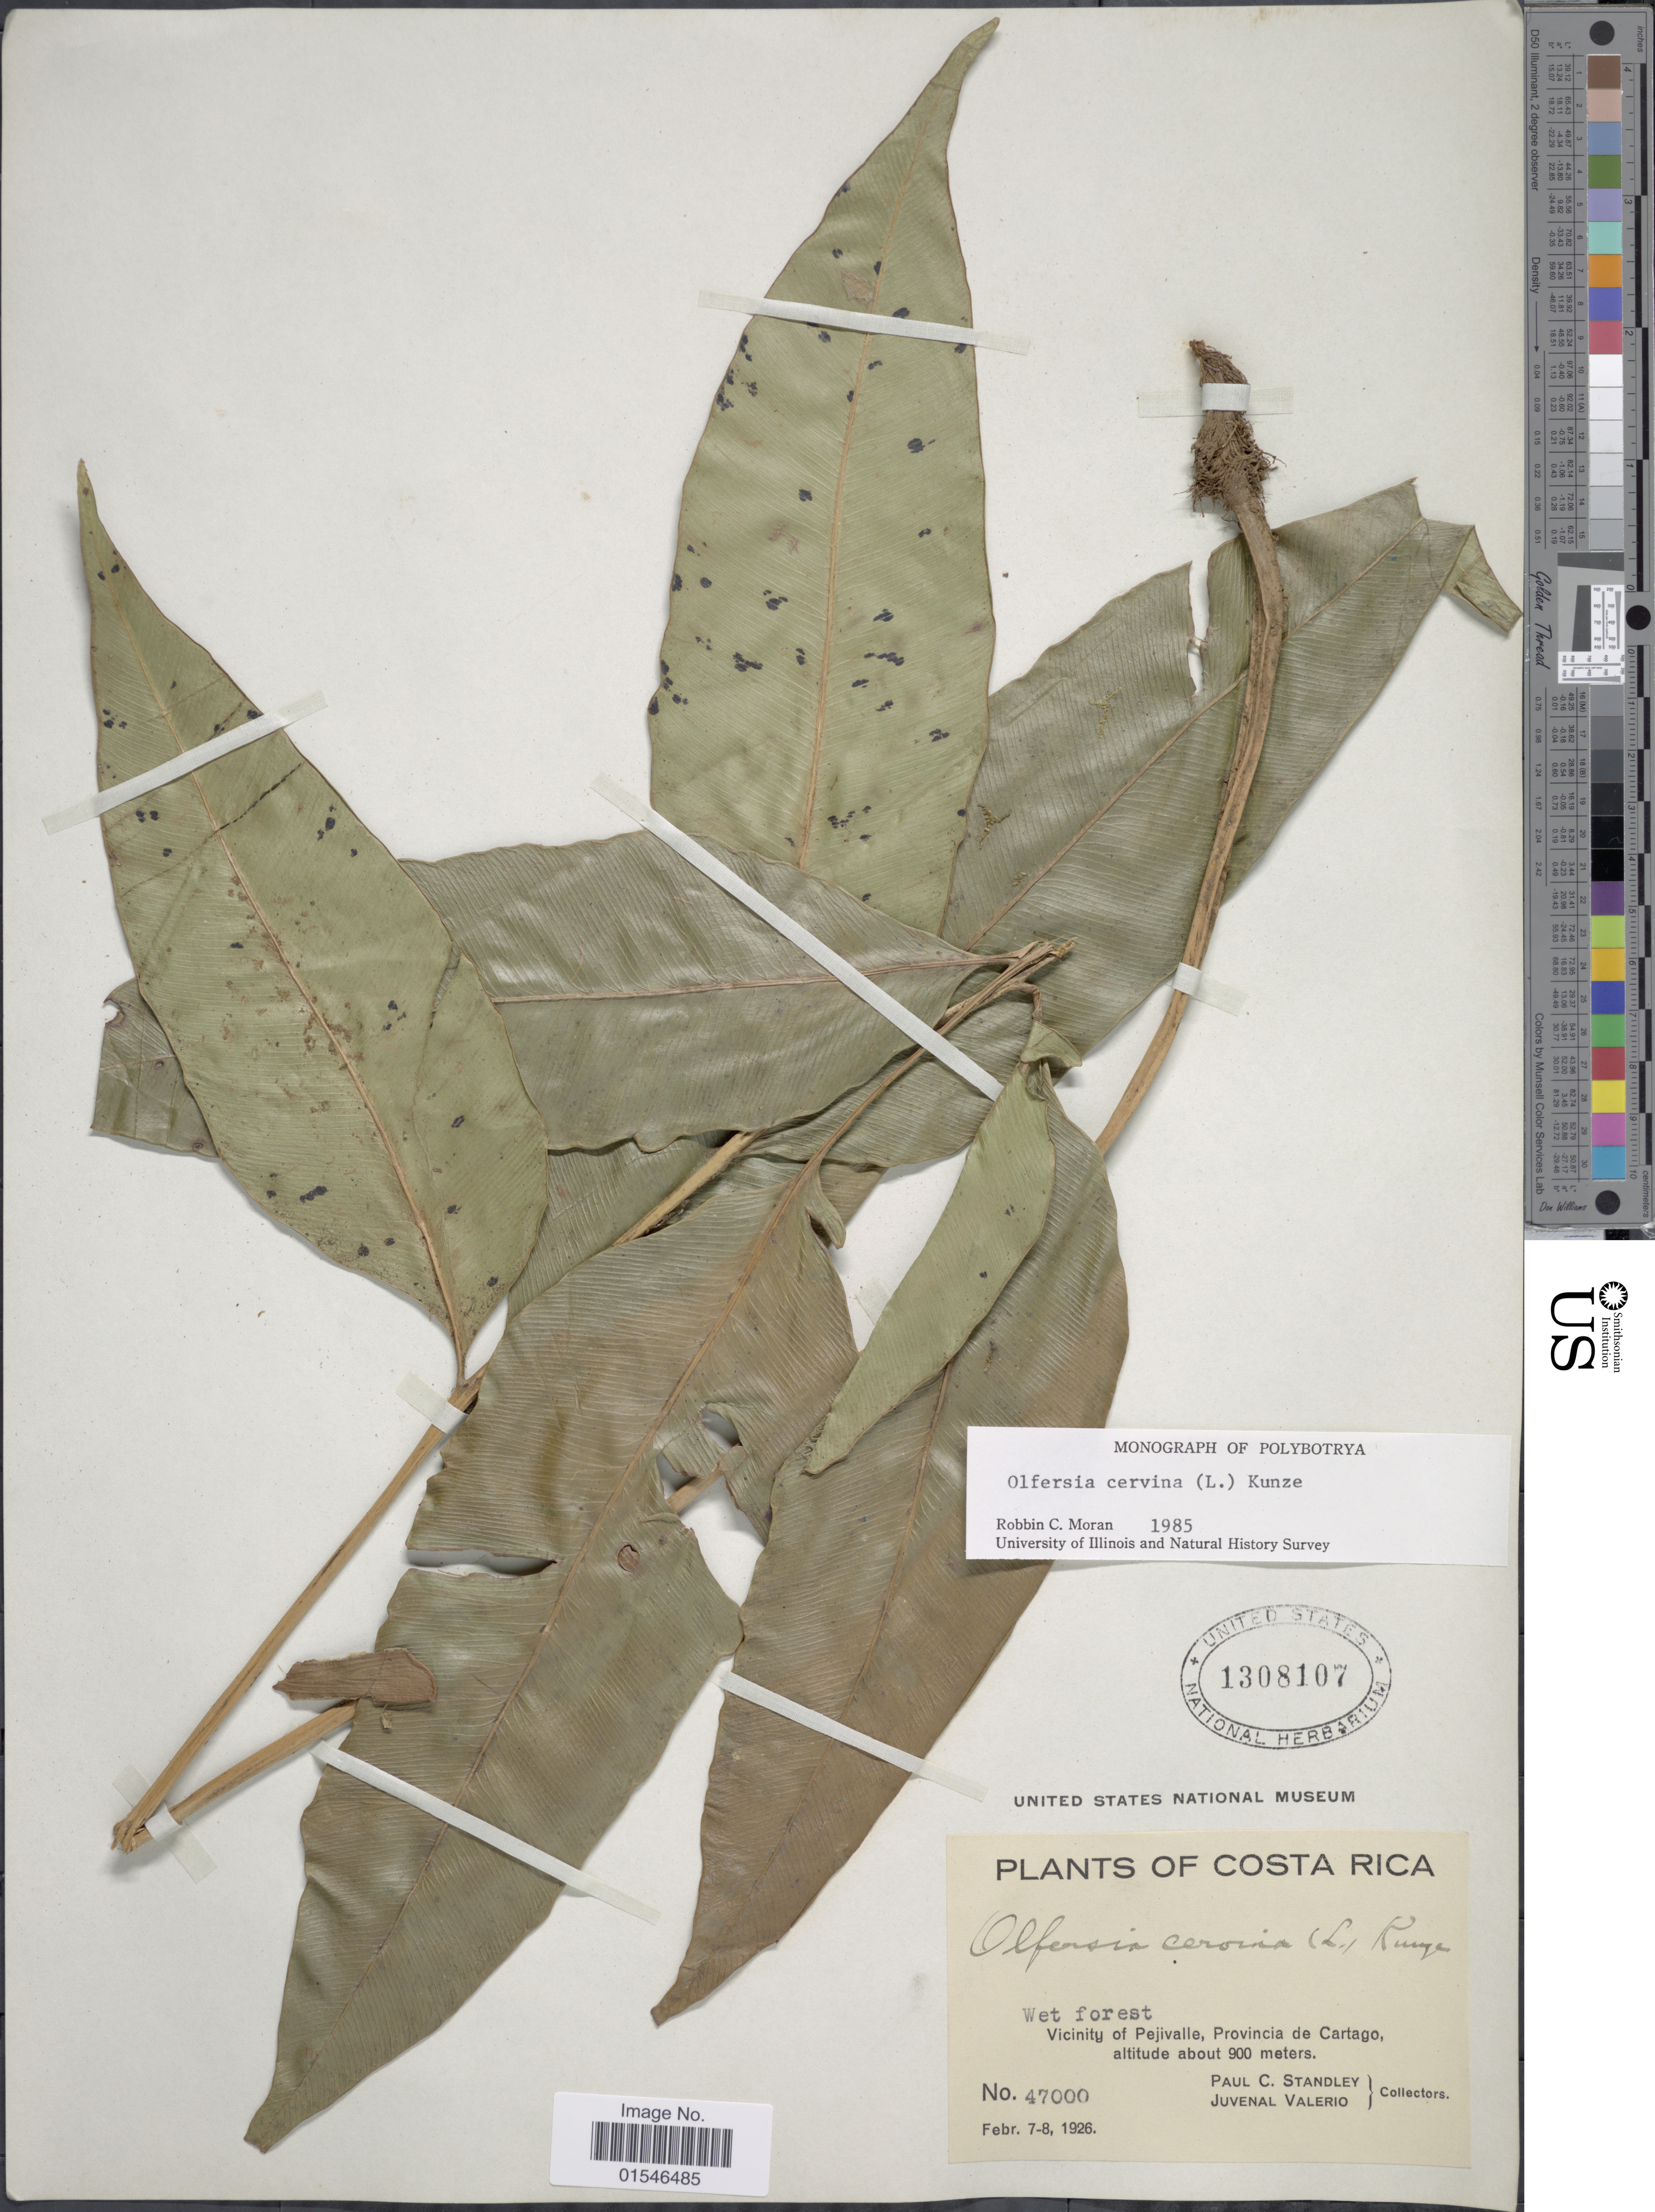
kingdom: Plantae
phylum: Tracheophyta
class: Polypodiopsida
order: Polypodiales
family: Dryopteridaceae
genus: Olfersia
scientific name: Olfersia cervina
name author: (L.) Kunze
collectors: P. C. Standley & J. Valerio R.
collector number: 47000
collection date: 1926-02-07/1926-02-08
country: Costa Rica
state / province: Cartago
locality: Vicinity of Pejivalle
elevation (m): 900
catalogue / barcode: US 1308107